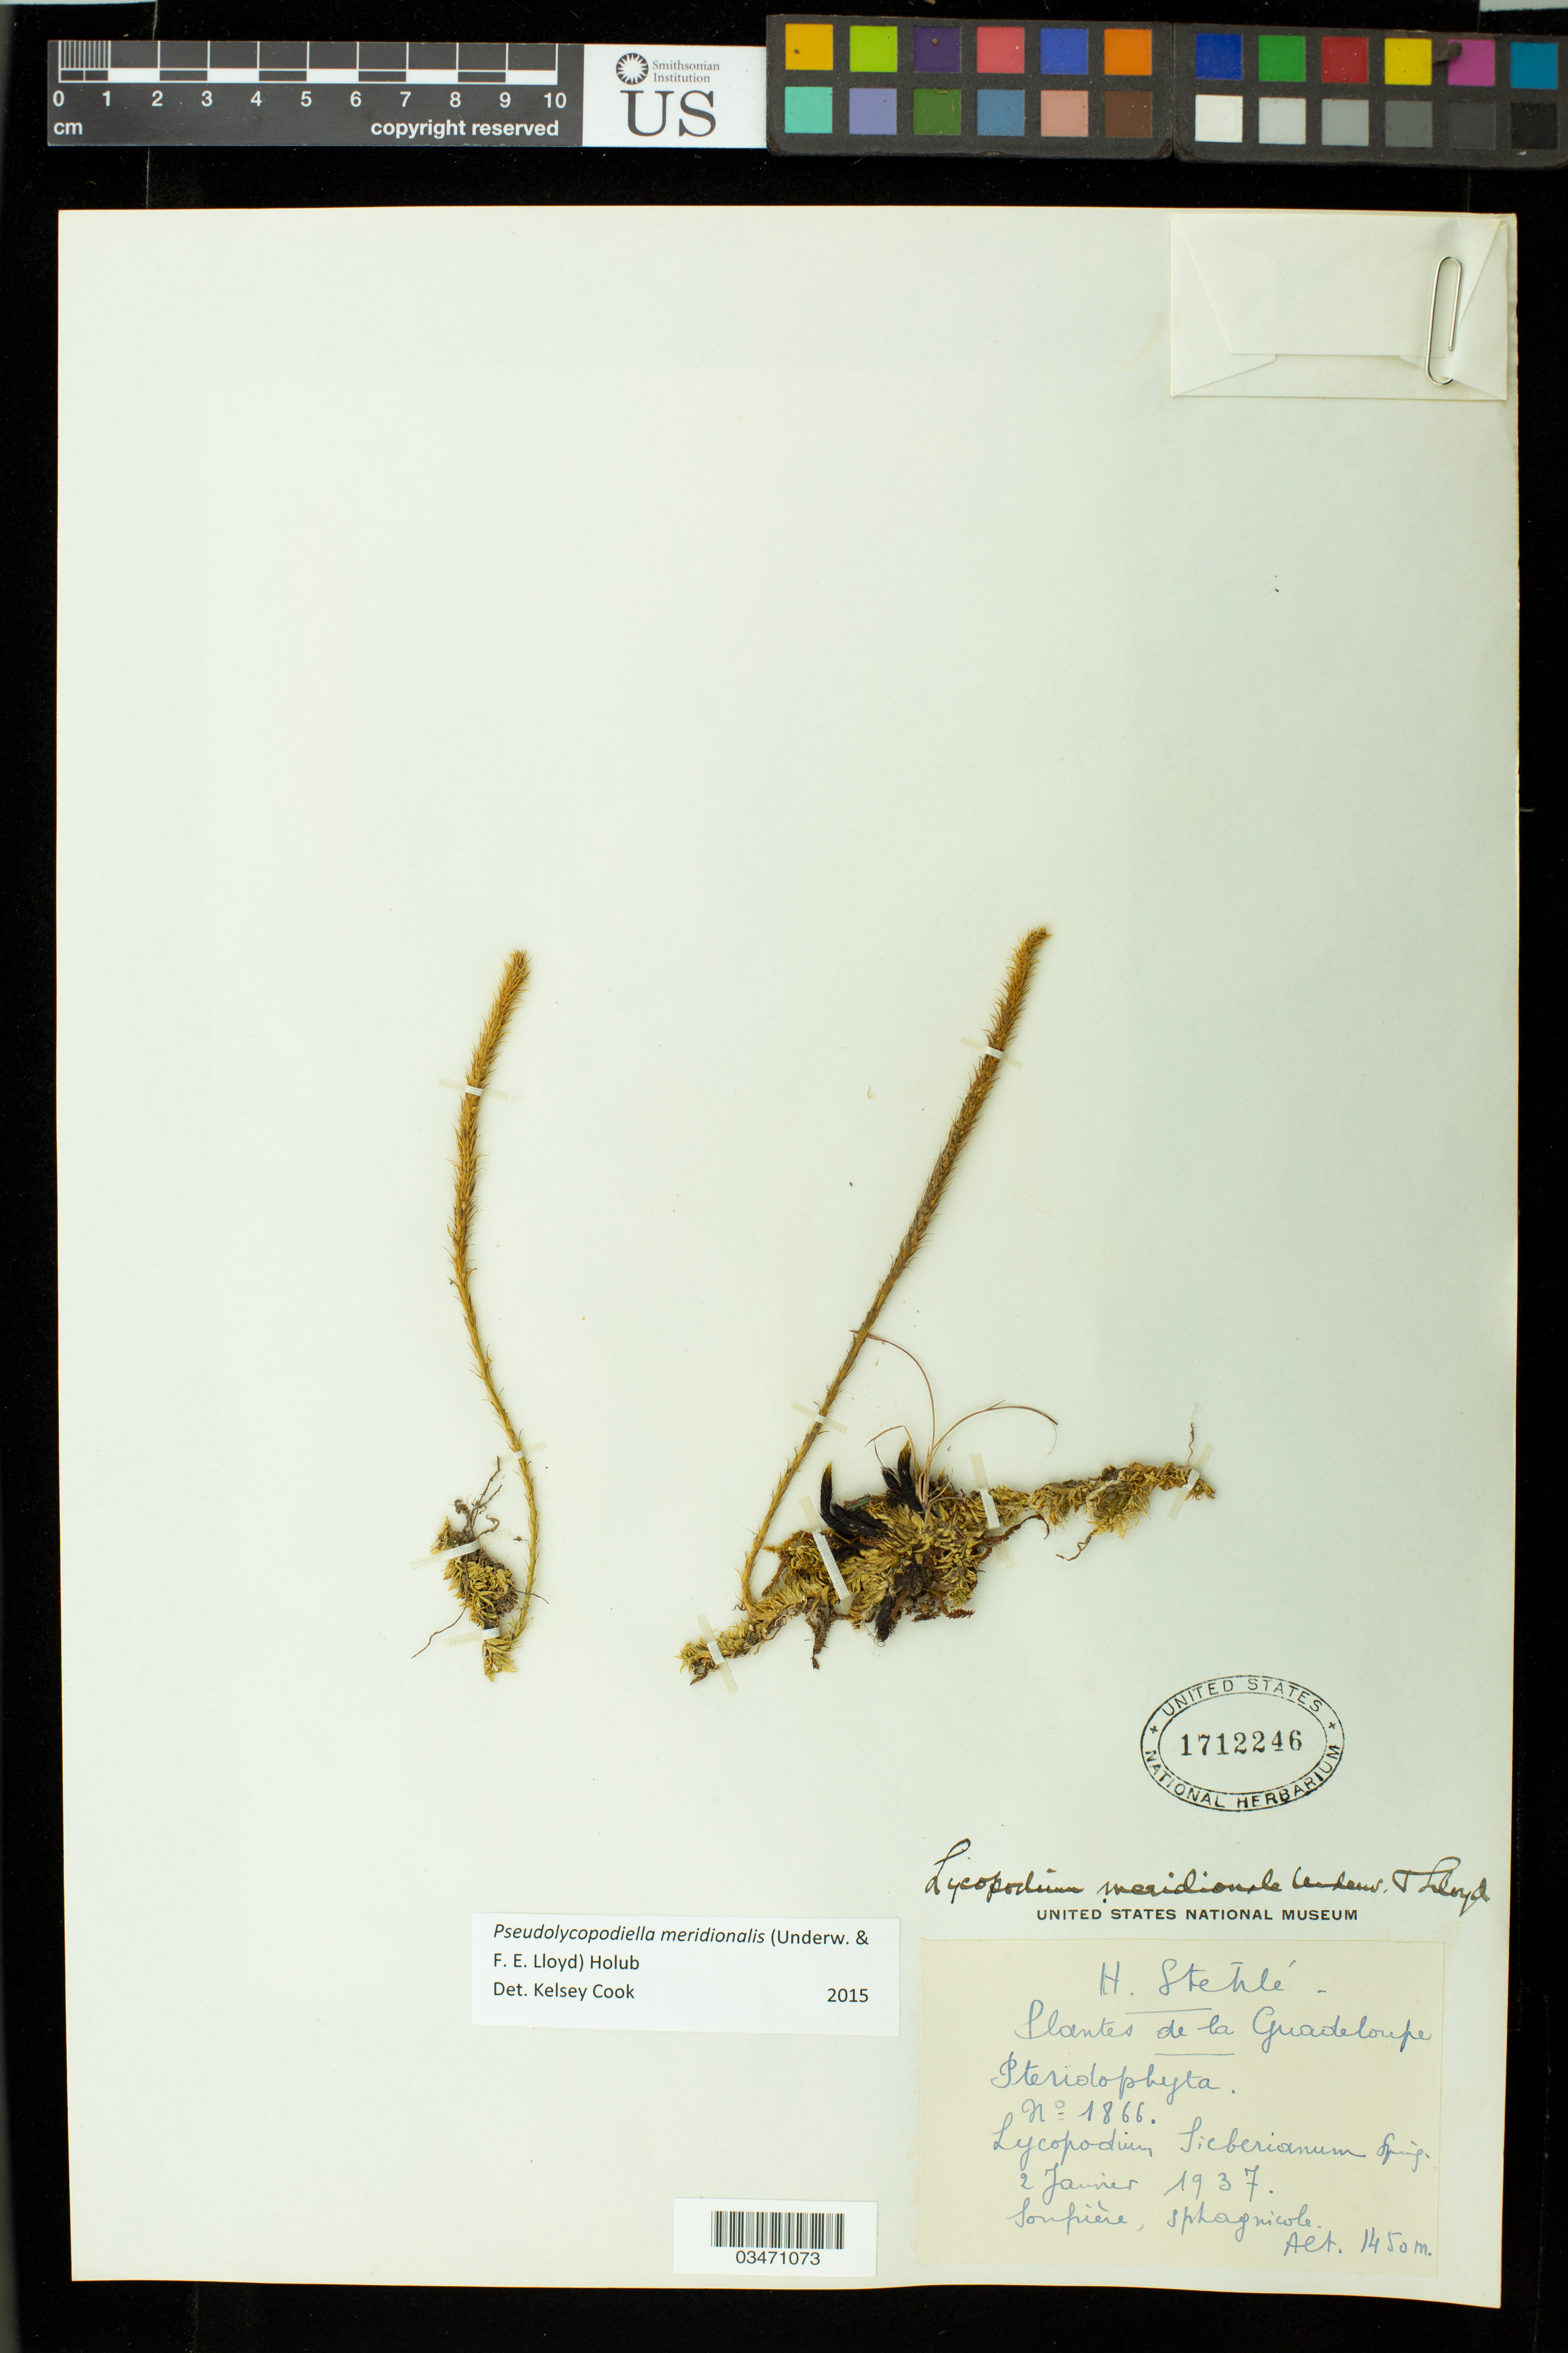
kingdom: Plantae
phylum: Tracheophyta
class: Lycopodiopsida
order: Lycopodiales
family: Lycopodiaceae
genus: Pseudolycopodiella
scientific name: Pseudolycopodiella meridionalis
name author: (Underw. & F.E. Lloyd) Holub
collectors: H. Stehlé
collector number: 1866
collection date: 1937-06-02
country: Guadeloupe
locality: Soufrière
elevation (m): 1450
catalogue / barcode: US 1712246